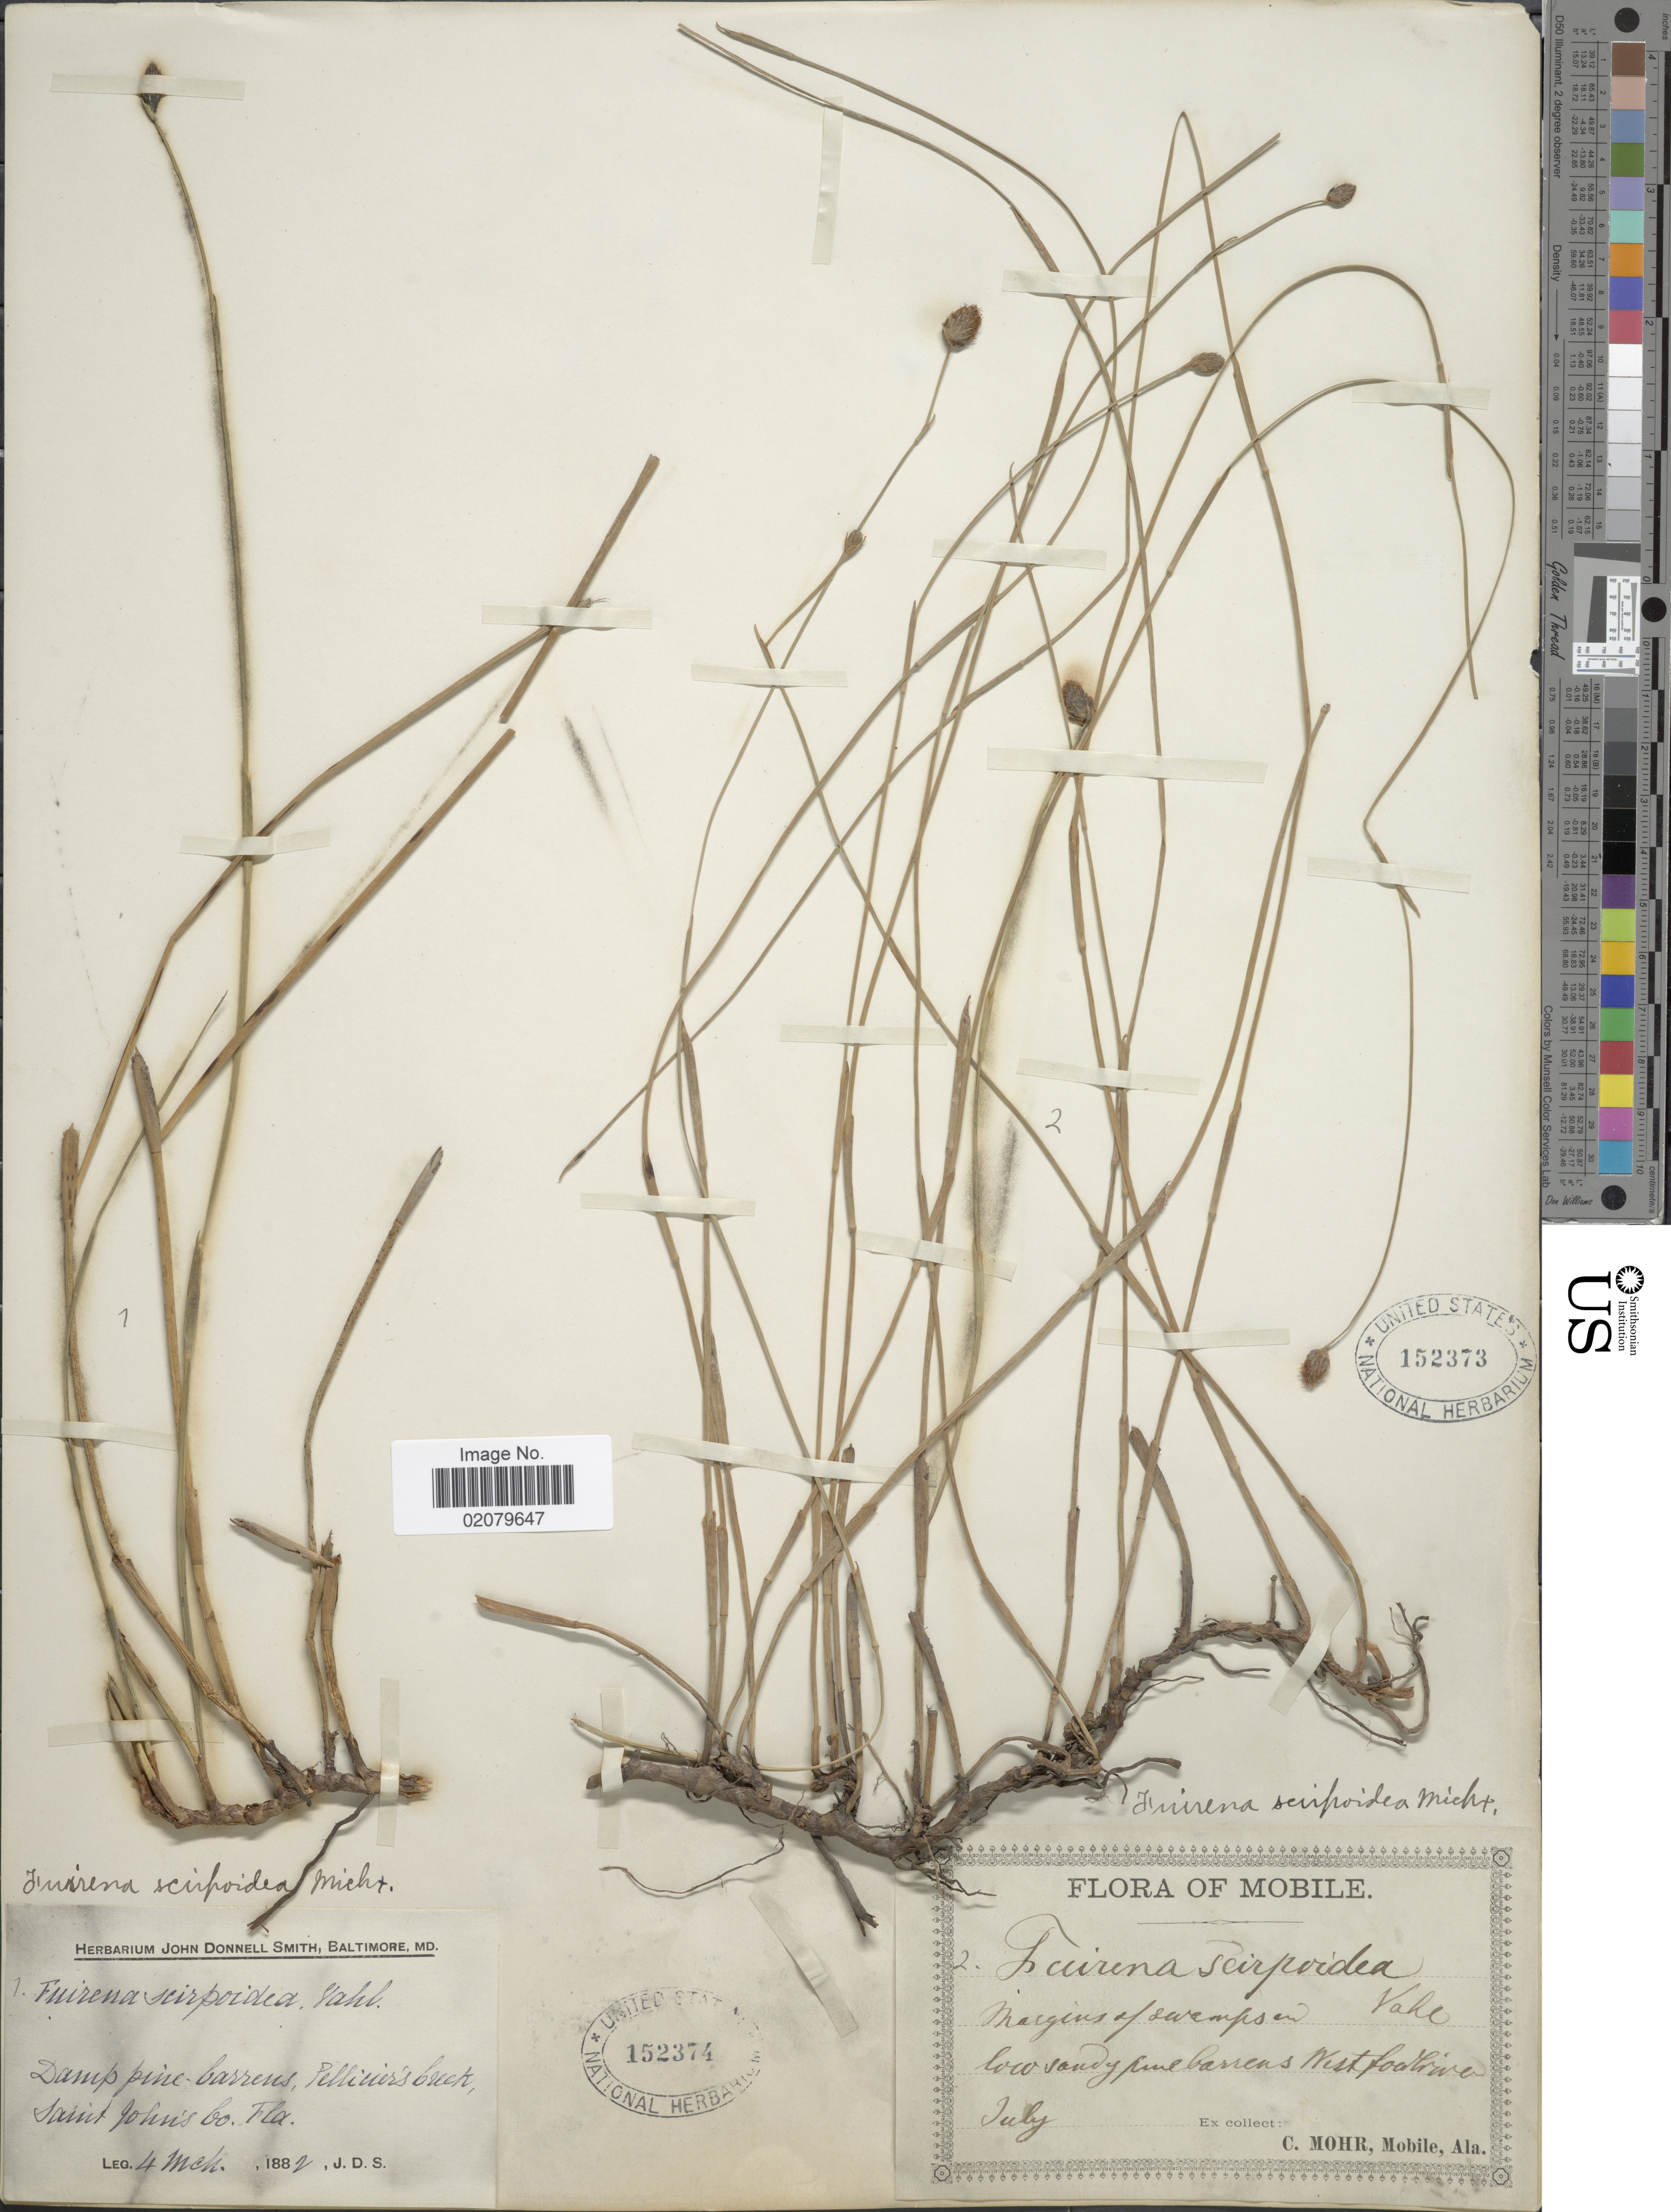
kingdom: Plantae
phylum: Tracheophyta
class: Liliopsida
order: Poales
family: Cyperaceae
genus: Fuirena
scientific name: Fuirena scirpoidea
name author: Michx.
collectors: J. Donnell Smith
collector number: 1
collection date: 1882-03-04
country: United States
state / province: Florida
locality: Pelliciers Creek, Saint John's Co. Fla.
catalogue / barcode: US 152374